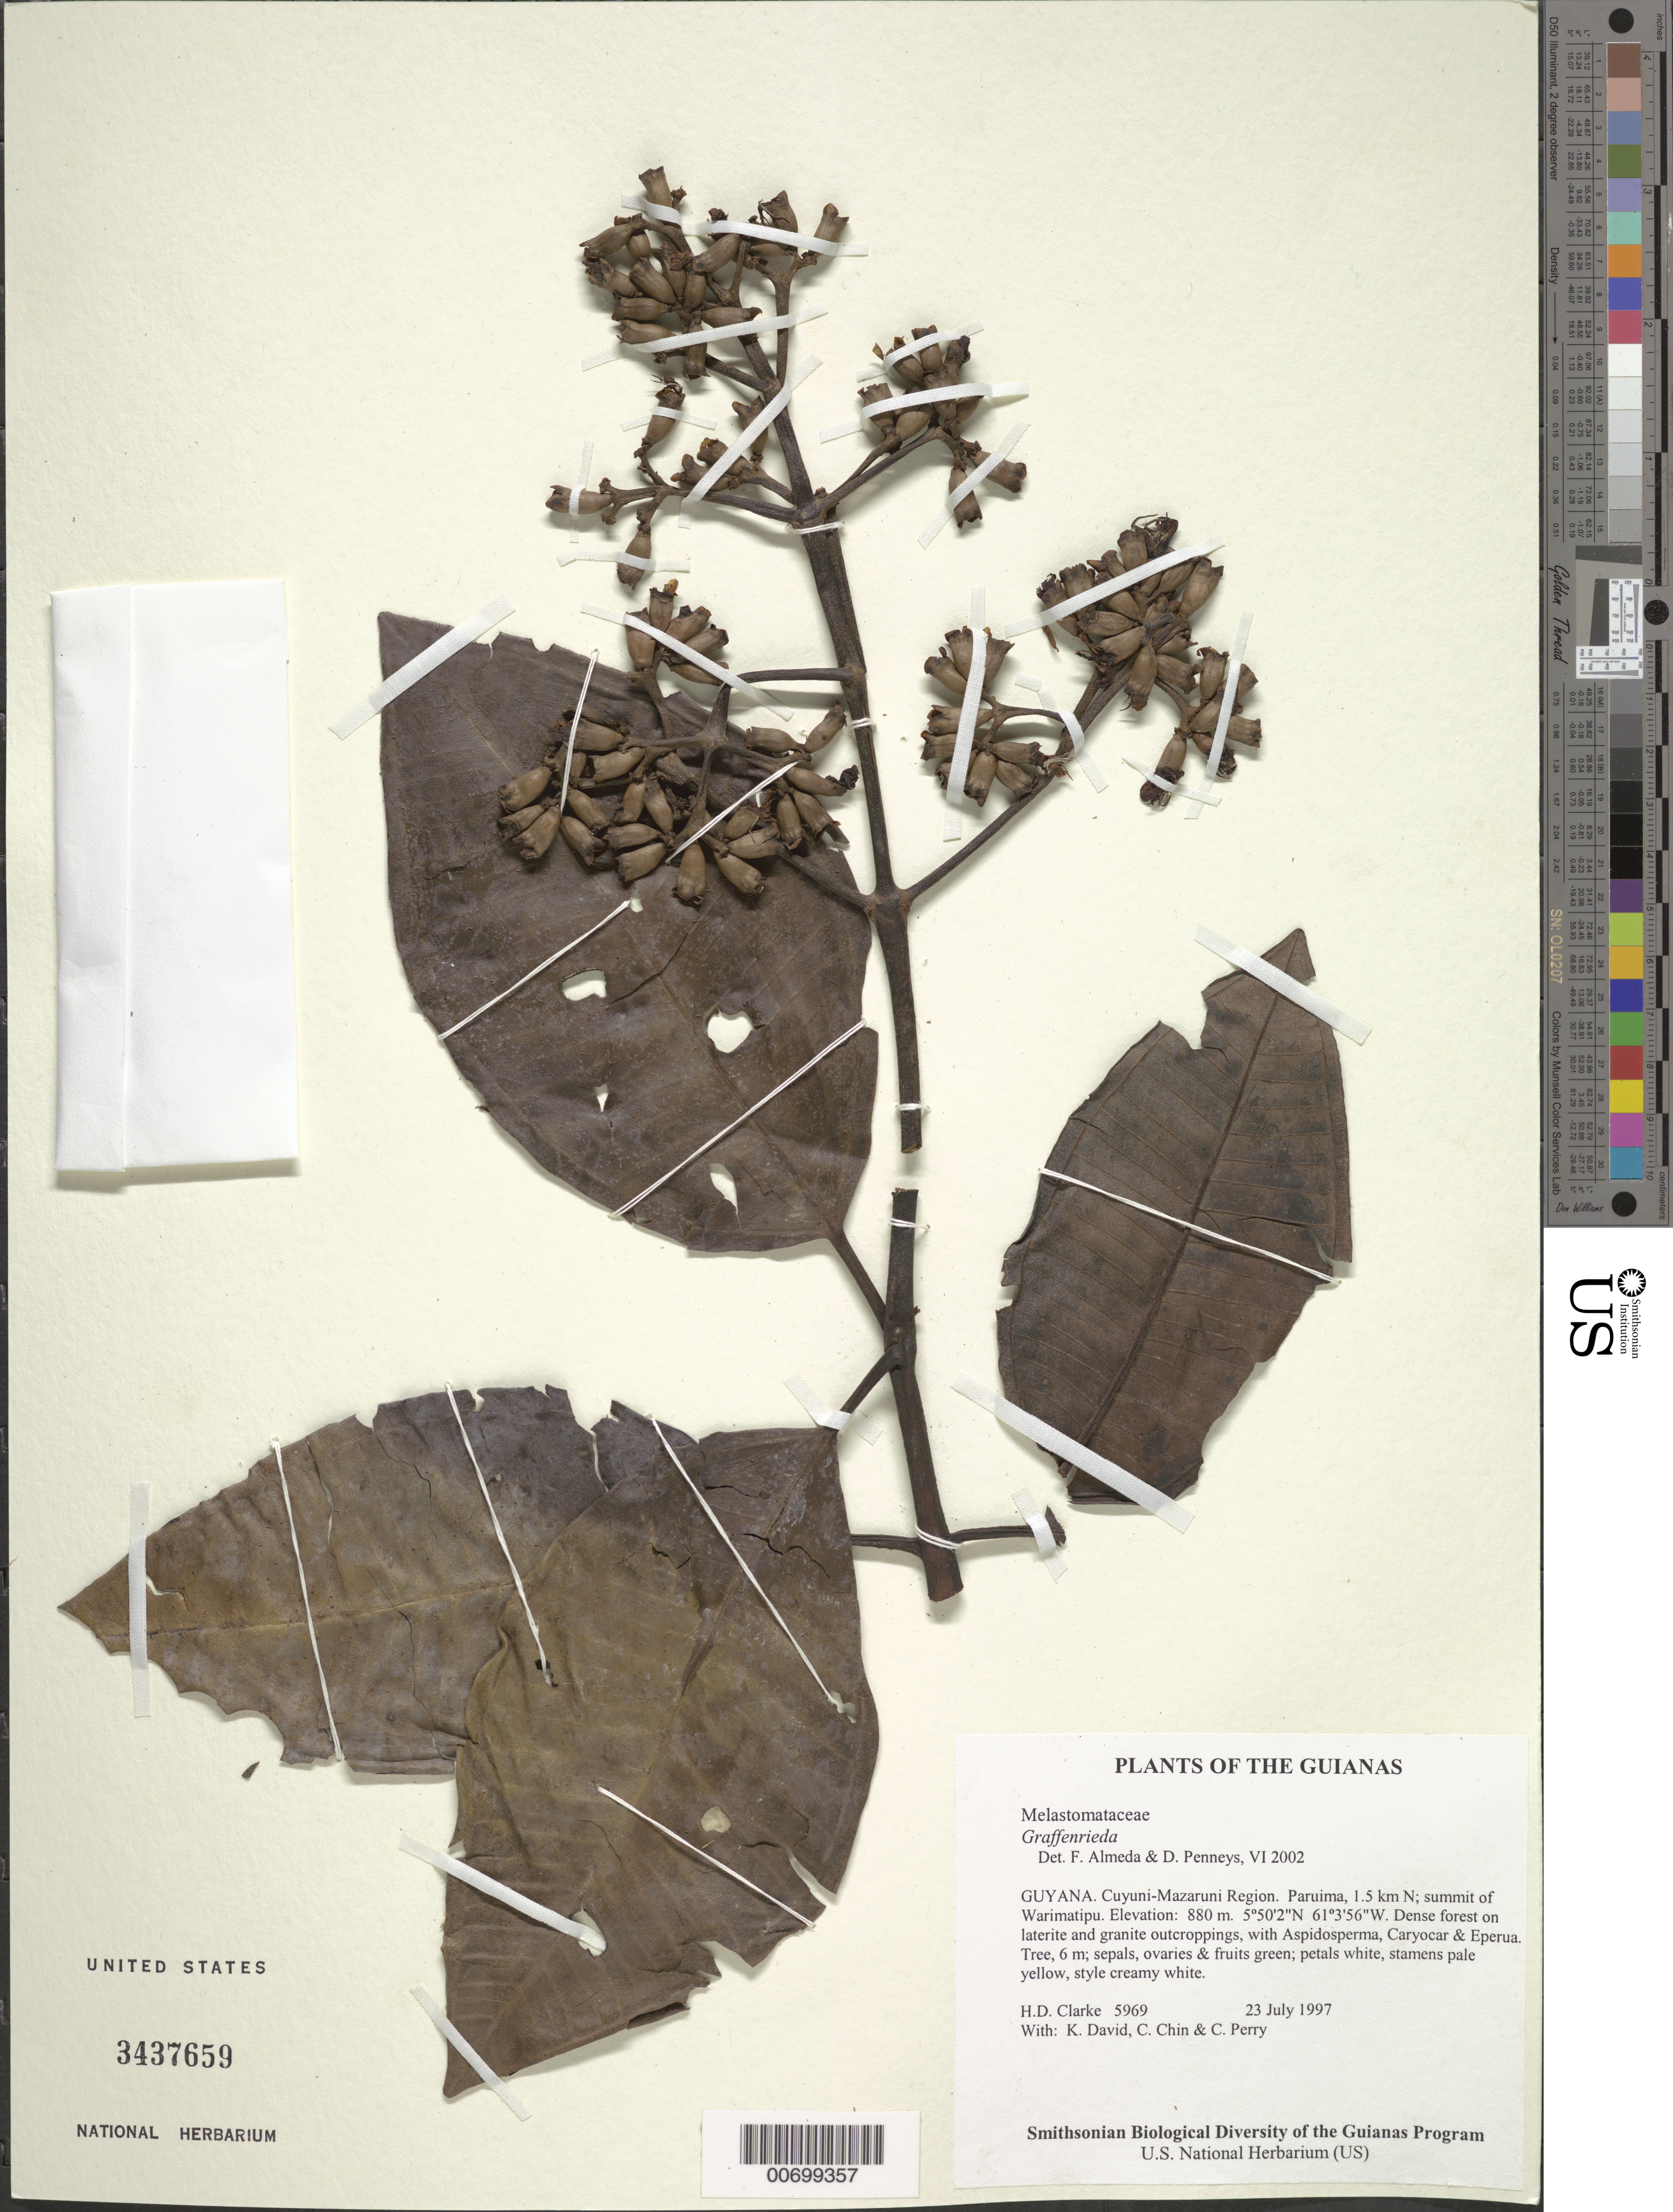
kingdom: Plantae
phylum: Tracheophyta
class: Magnoliopsida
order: Myrtales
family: Melastomataceae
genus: Graffenrieda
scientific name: Graffenrieda sp.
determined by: Almeda, F.; Penneys, D. S.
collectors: H. D. Clarke, K. David, C. Chin & C. Perry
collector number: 5969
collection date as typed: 23 July 1997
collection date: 1997-07-23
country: Guyana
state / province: Cuyuni-Mazaruni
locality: Paruima, 1.5 km N; summit of Warimatipu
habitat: Dense forest on laterite and granite outcroppings, with Aspidosperma, Caryocar & Eperua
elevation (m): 880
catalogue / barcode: US 3437659